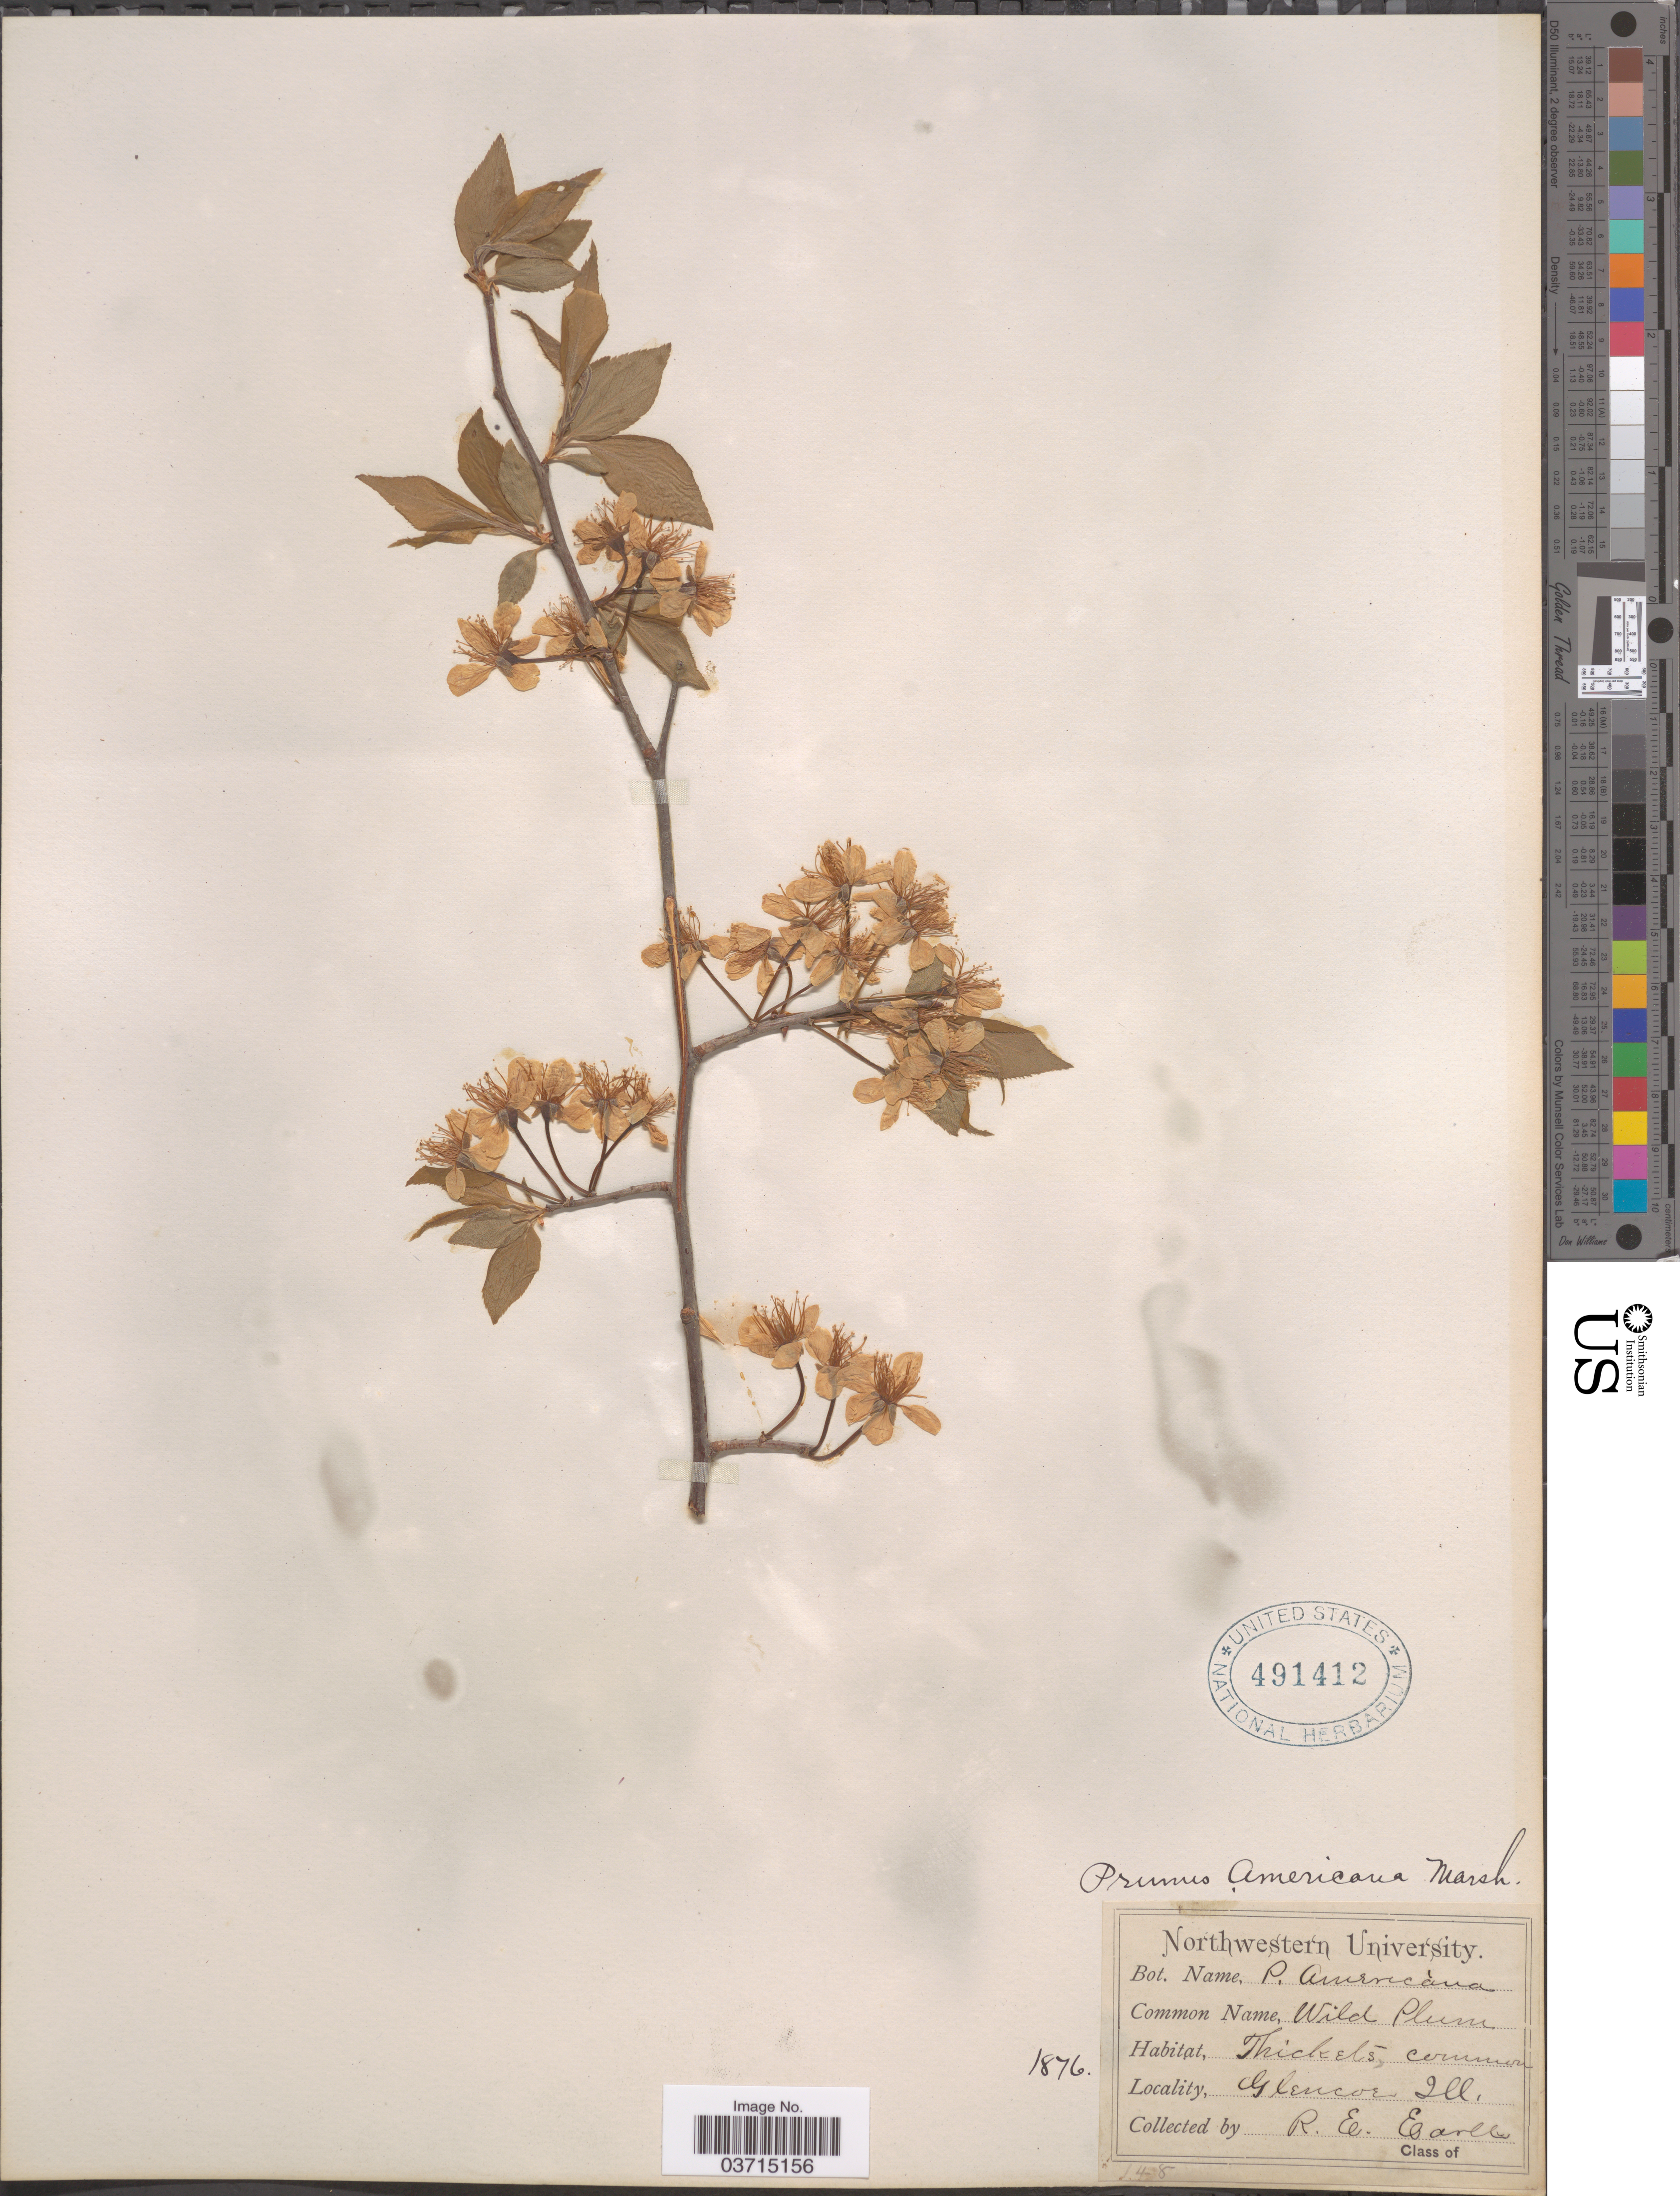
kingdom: Plantae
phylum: Tracheophyta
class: Magnoliopsida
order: Rosales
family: Rosaceae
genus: Prunus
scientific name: Prunus americana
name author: Marshall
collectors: R. Earle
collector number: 148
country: United States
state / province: Illinois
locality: Glencoe.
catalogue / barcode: US 491412